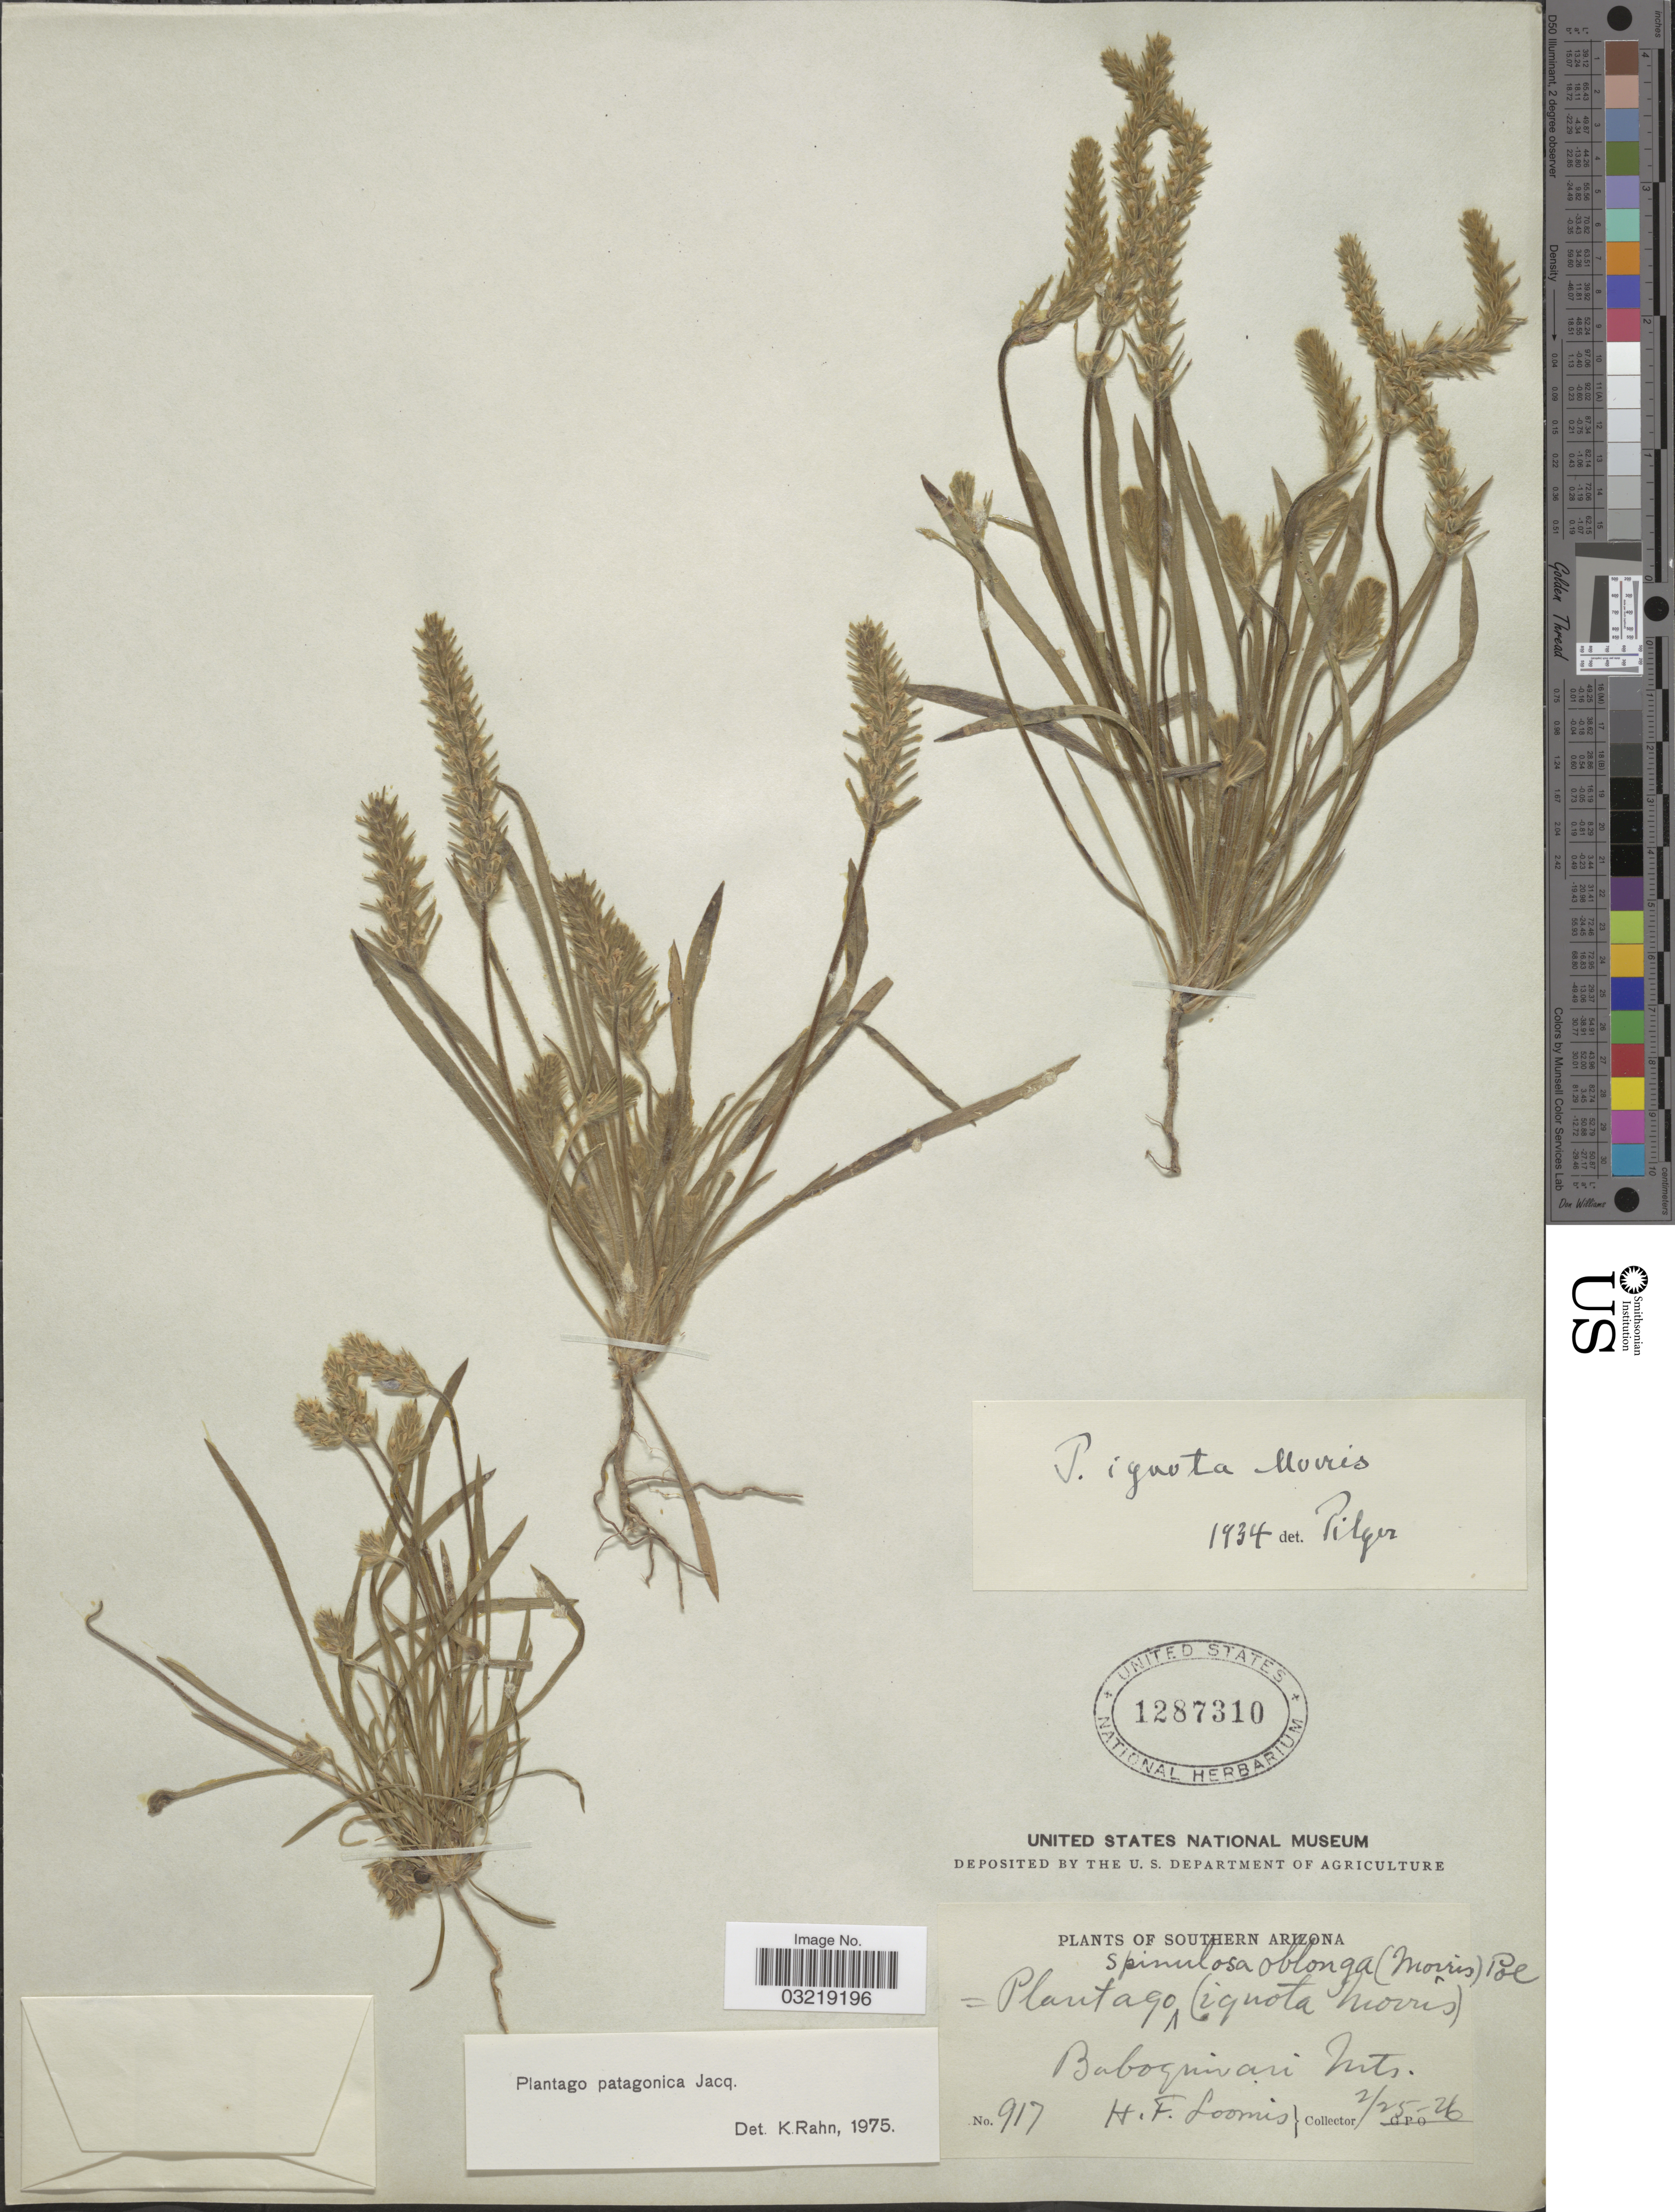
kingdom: Plantae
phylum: Tracheophyta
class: Magnoliopsida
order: Lamiales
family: Plantaginaceae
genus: Plantago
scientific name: Plantago patagonica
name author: Jacq.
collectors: H. F. Loomis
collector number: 917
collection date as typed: Transcribed d/m/y: 25/2/26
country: United States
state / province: Arizona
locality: Southern Arizona. Bboquivari Mts.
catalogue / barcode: US 1287310